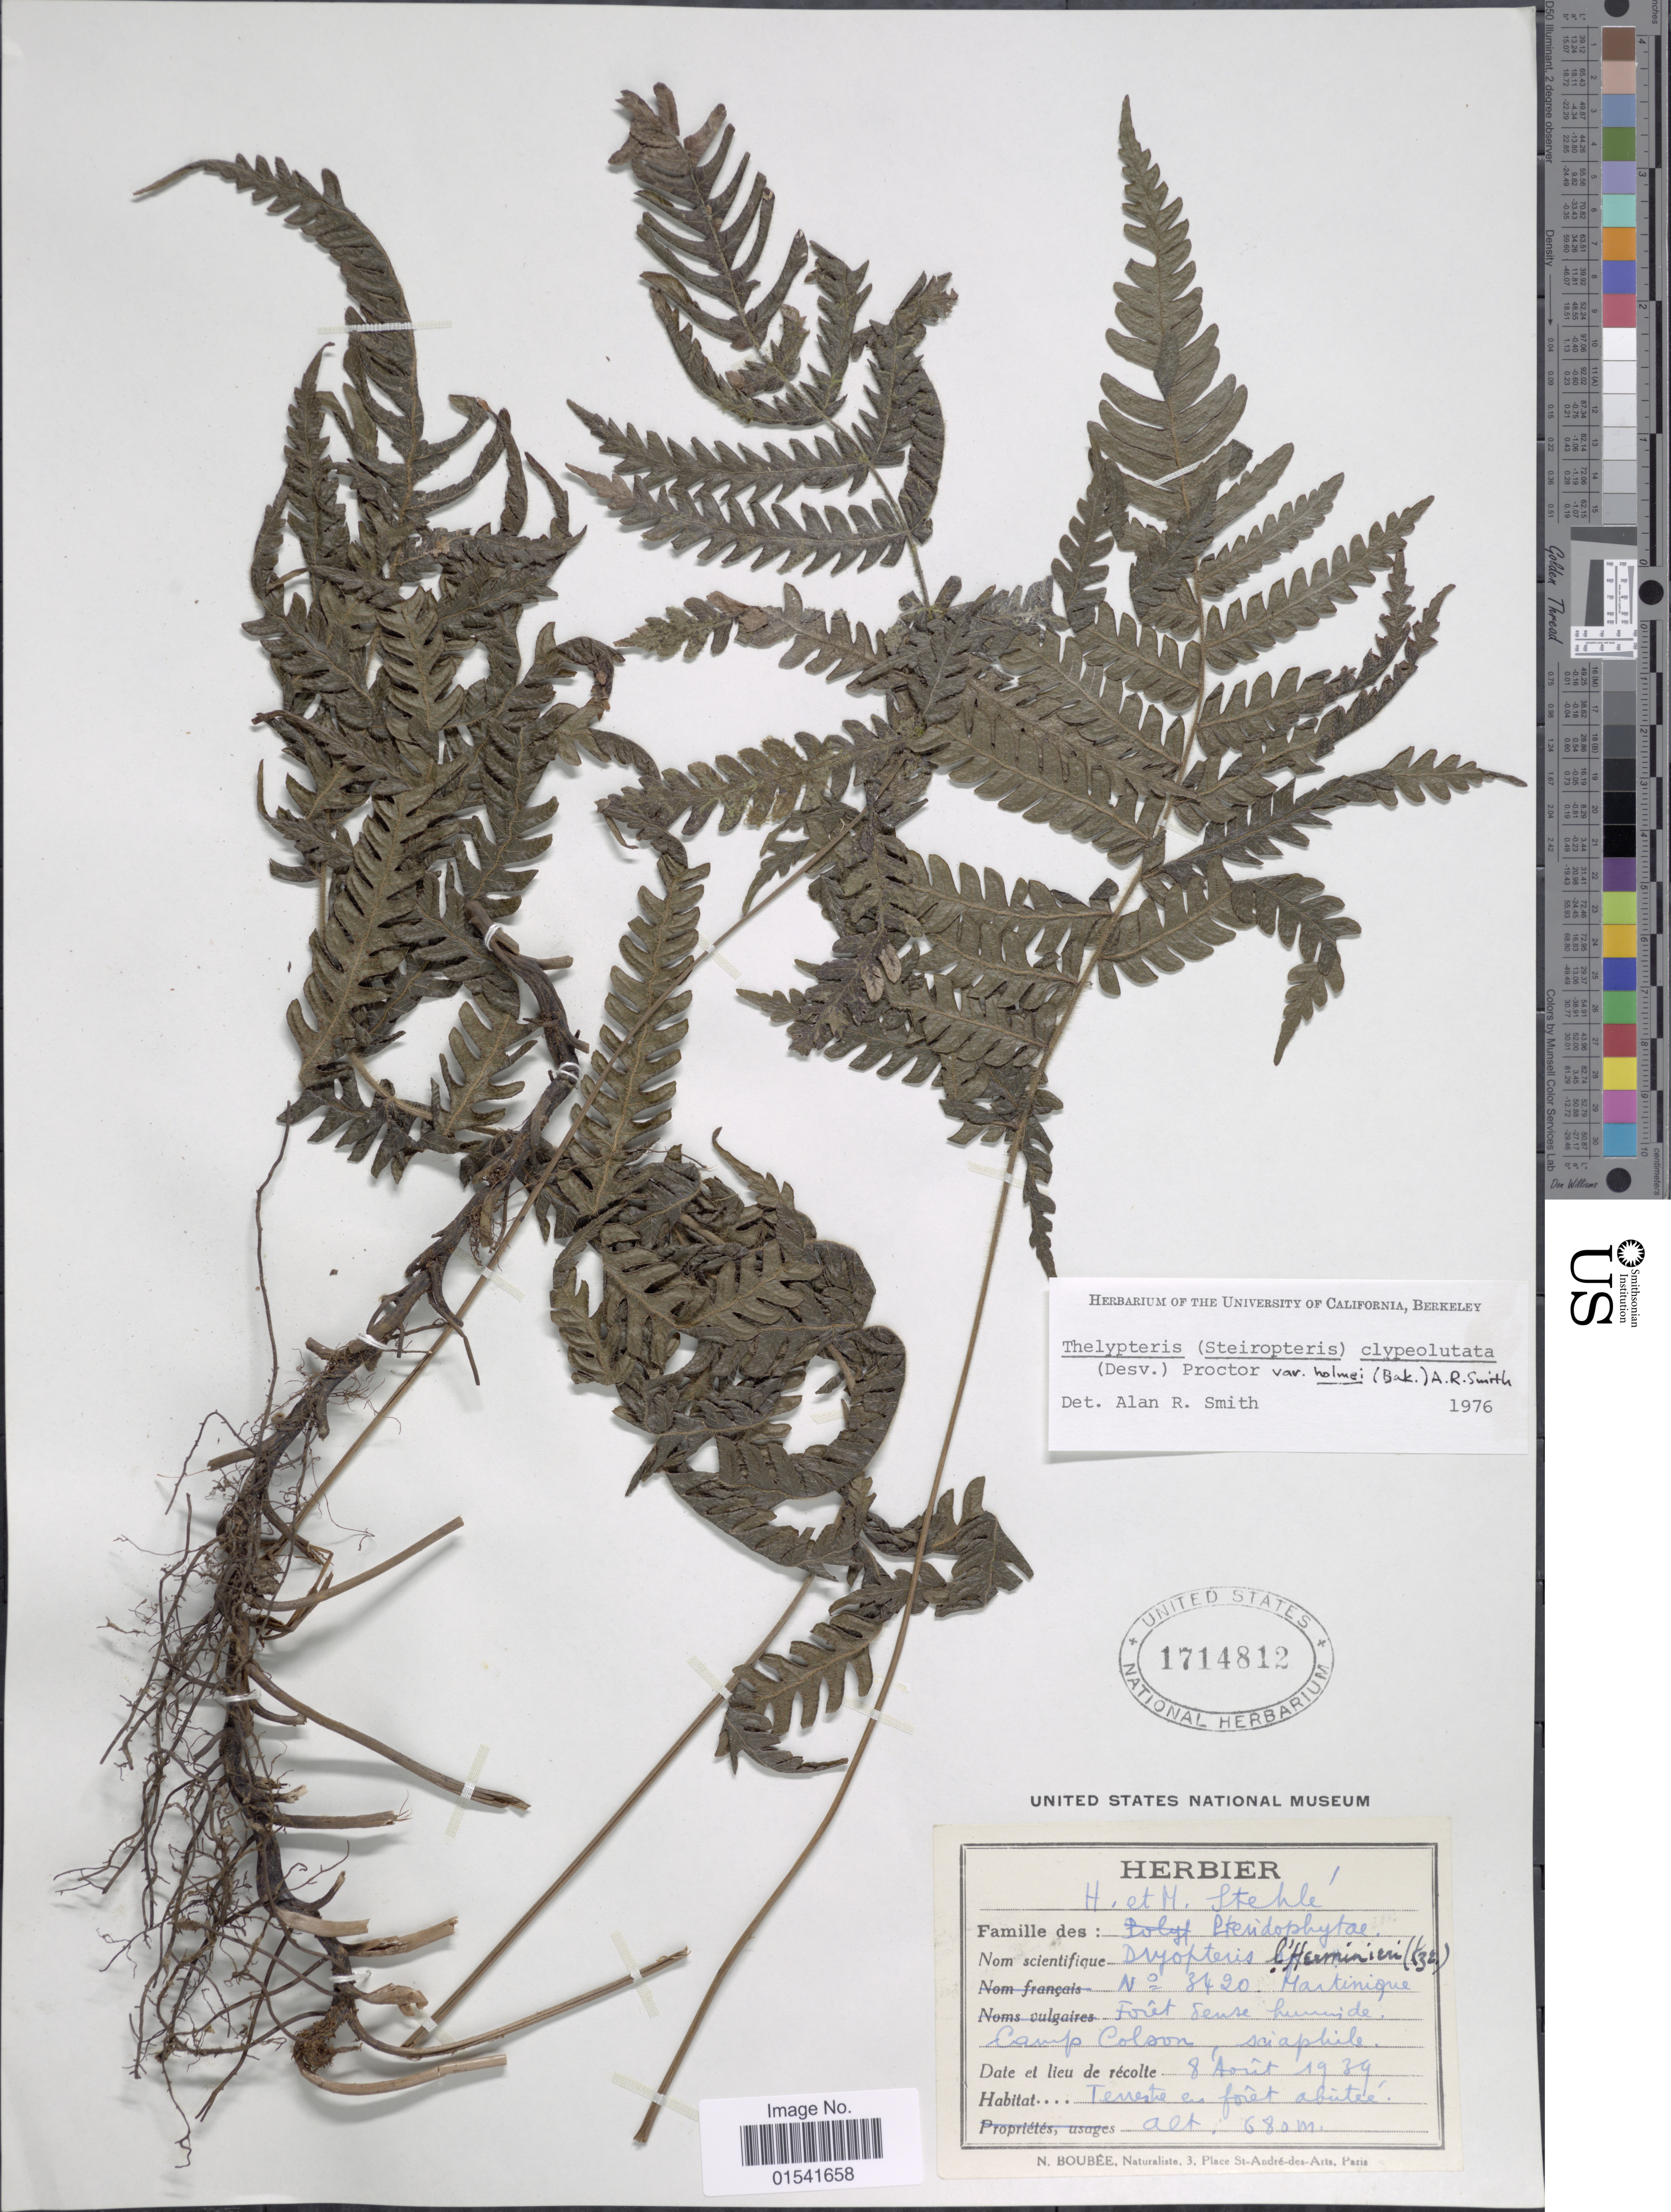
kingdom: Plantae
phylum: Tracheophyta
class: Polypodiopsida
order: Polypodiales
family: Thelypteridaceae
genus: Steiropteris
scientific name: Steiropteris clypeolutata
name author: (Desv.) Pic. Serm.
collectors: H. Stehlé & M. Stehlé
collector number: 3420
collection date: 1939-08-08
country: Martinique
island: Martinique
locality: Forêt dense humide. Camp Colson.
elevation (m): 680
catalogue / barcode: US 1714812